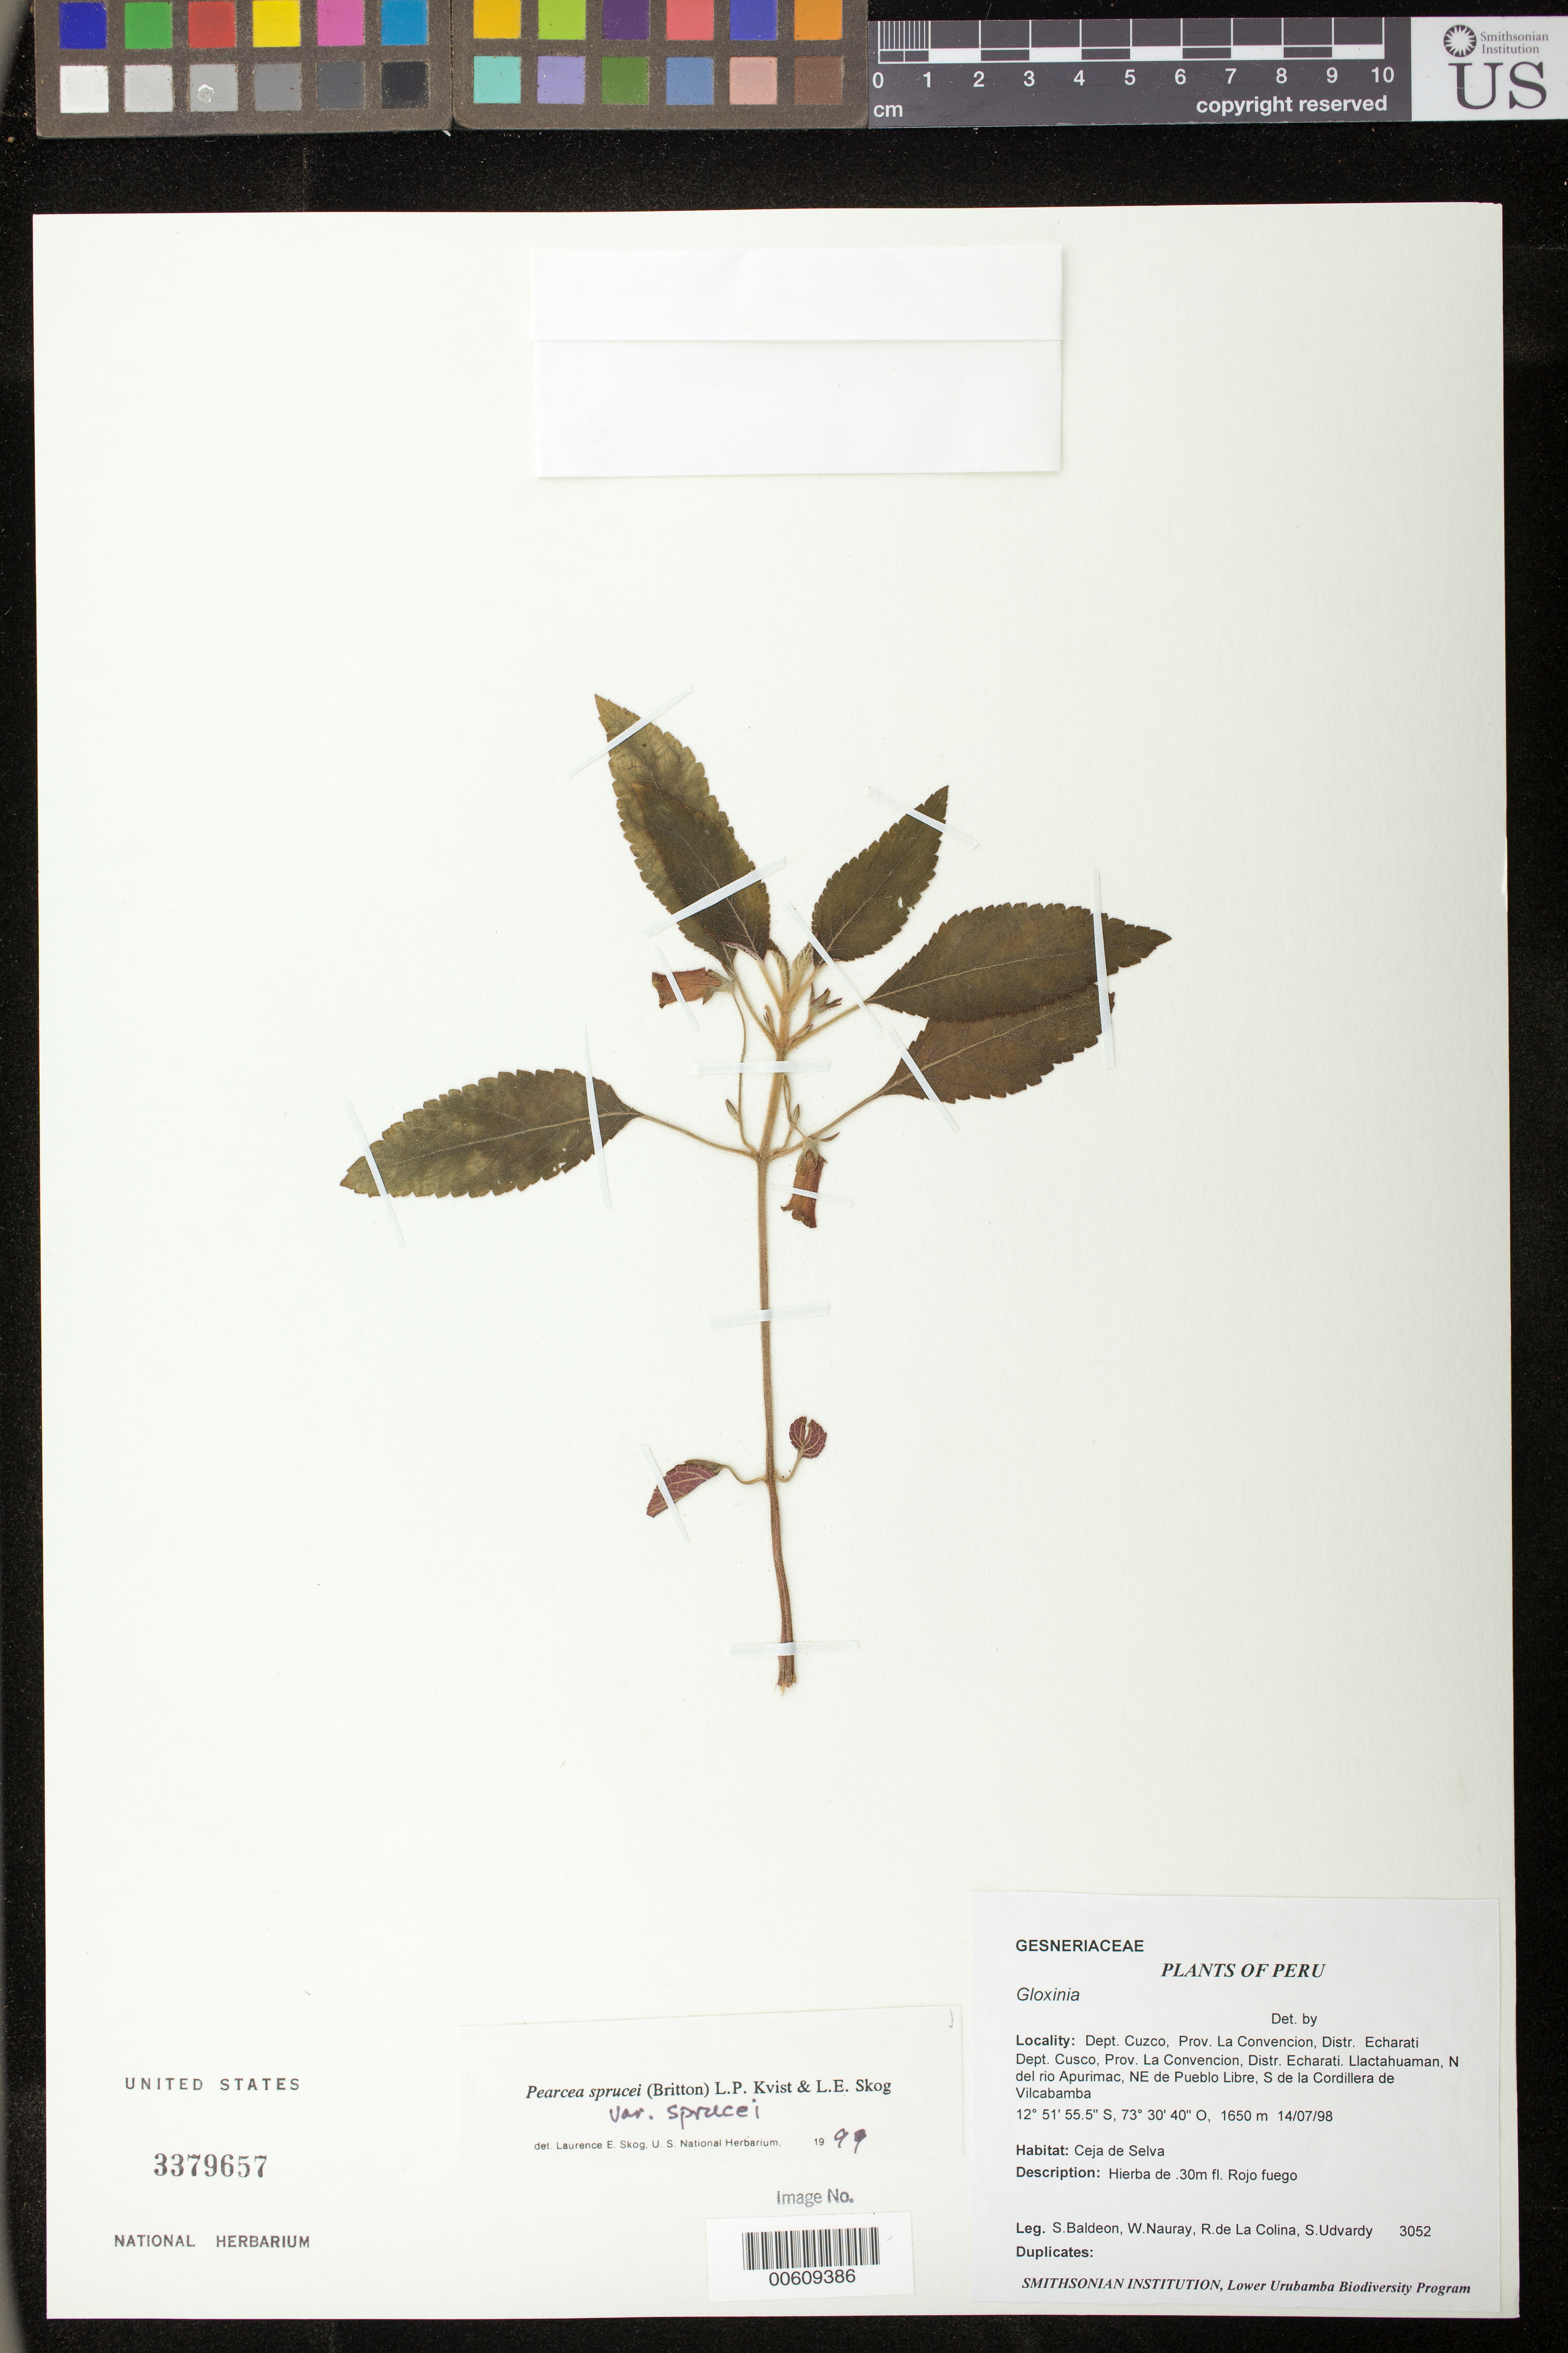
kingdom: Plantae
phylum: Tracheophyta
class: Magnoliopsida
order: Lamiales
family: Gesneriaceae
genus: Pearcea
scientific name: Pearcea sprucei var. sprucei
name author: (Britton ex Rusby) L.P. Kvist & L.E. Skog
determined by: Skog, Laurence E.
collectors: S. Baldeon, W. Nauray, R. de La Colina & S. Udvardy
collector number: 3052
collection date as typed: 14 Jul 1998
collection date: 1998-07-14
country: Peru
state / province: Cusco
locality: Prov. La Convencion; Distr. Echarati, Llactahuaman, N del rio Apurimac, NE de Pueblo Libre, S de la Cordillera de Vilcabamba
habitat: Ceja de Selva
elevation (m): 1650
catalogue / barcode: US 3379657